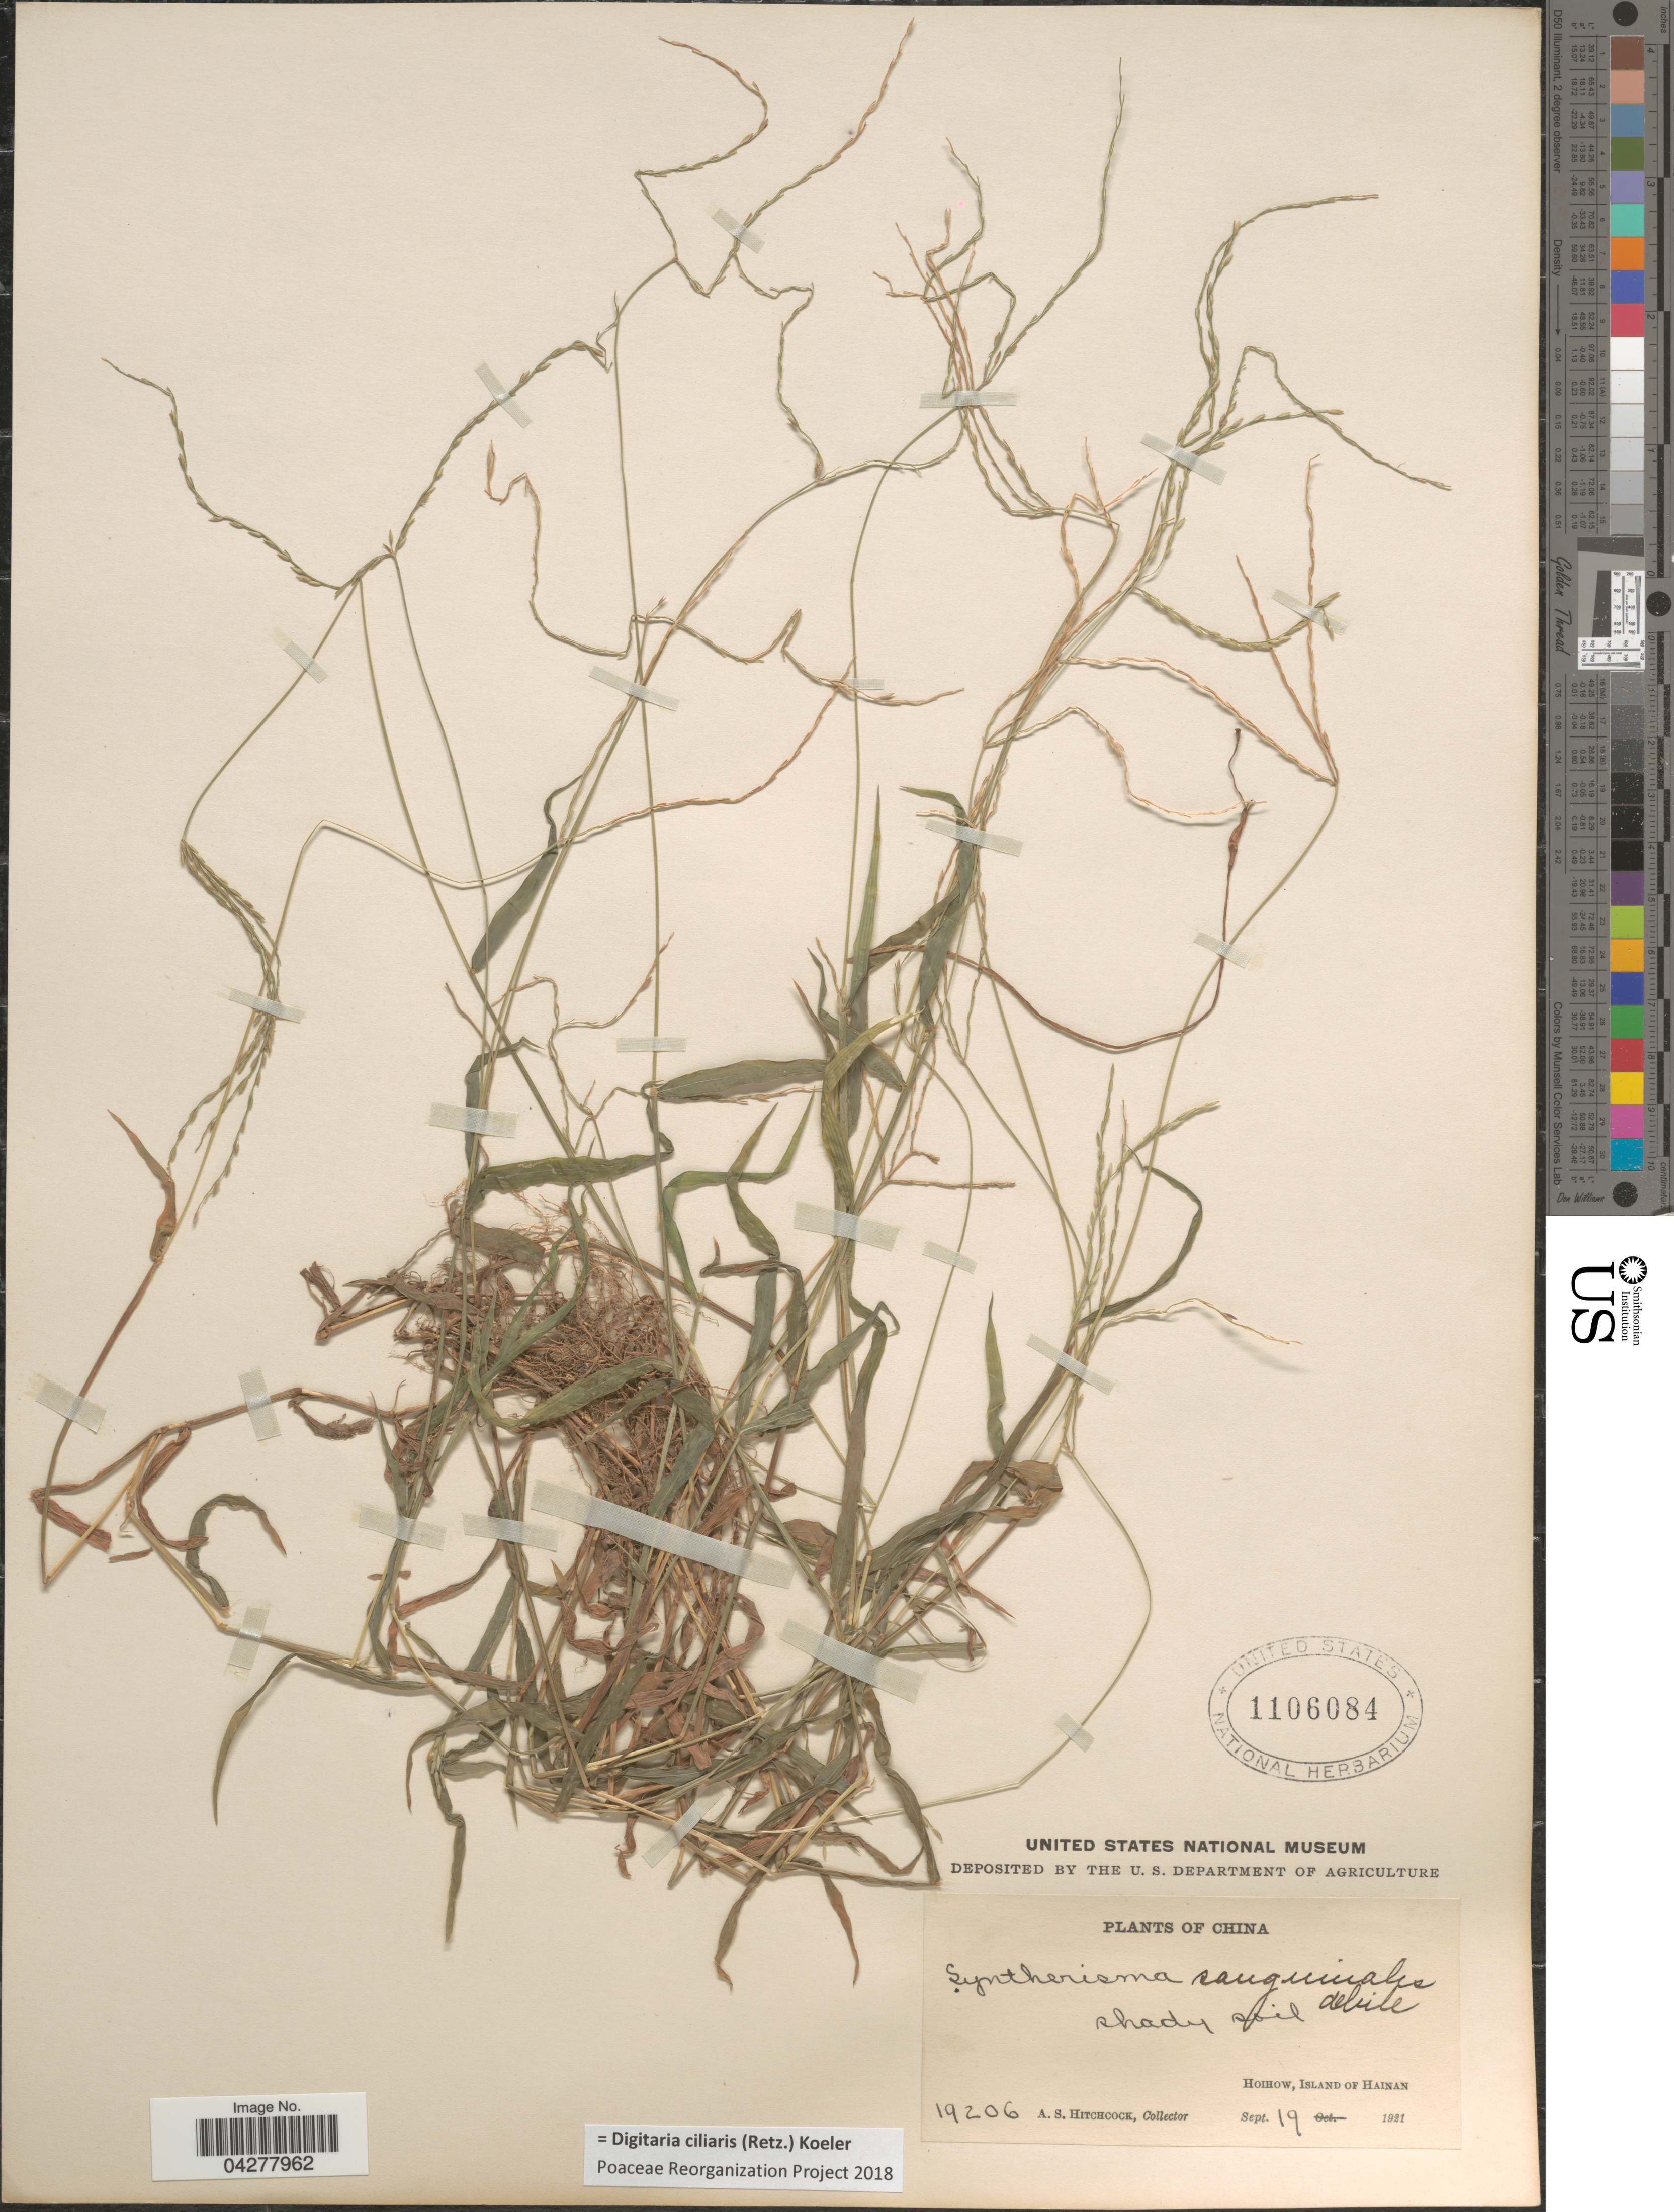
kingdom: Plantae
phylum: Tracheophyta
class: Liliopsida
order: Poales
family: Poaceae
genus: Digitaria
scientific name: Digitaria ciliaris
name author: (Retz.) Koeler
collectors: A. S. Hitchcock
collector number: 19206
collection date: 1921-09-19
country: China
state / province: Hainan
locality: Shady soil. Hoihow, Island of Hainan.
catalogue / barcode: US 1106084